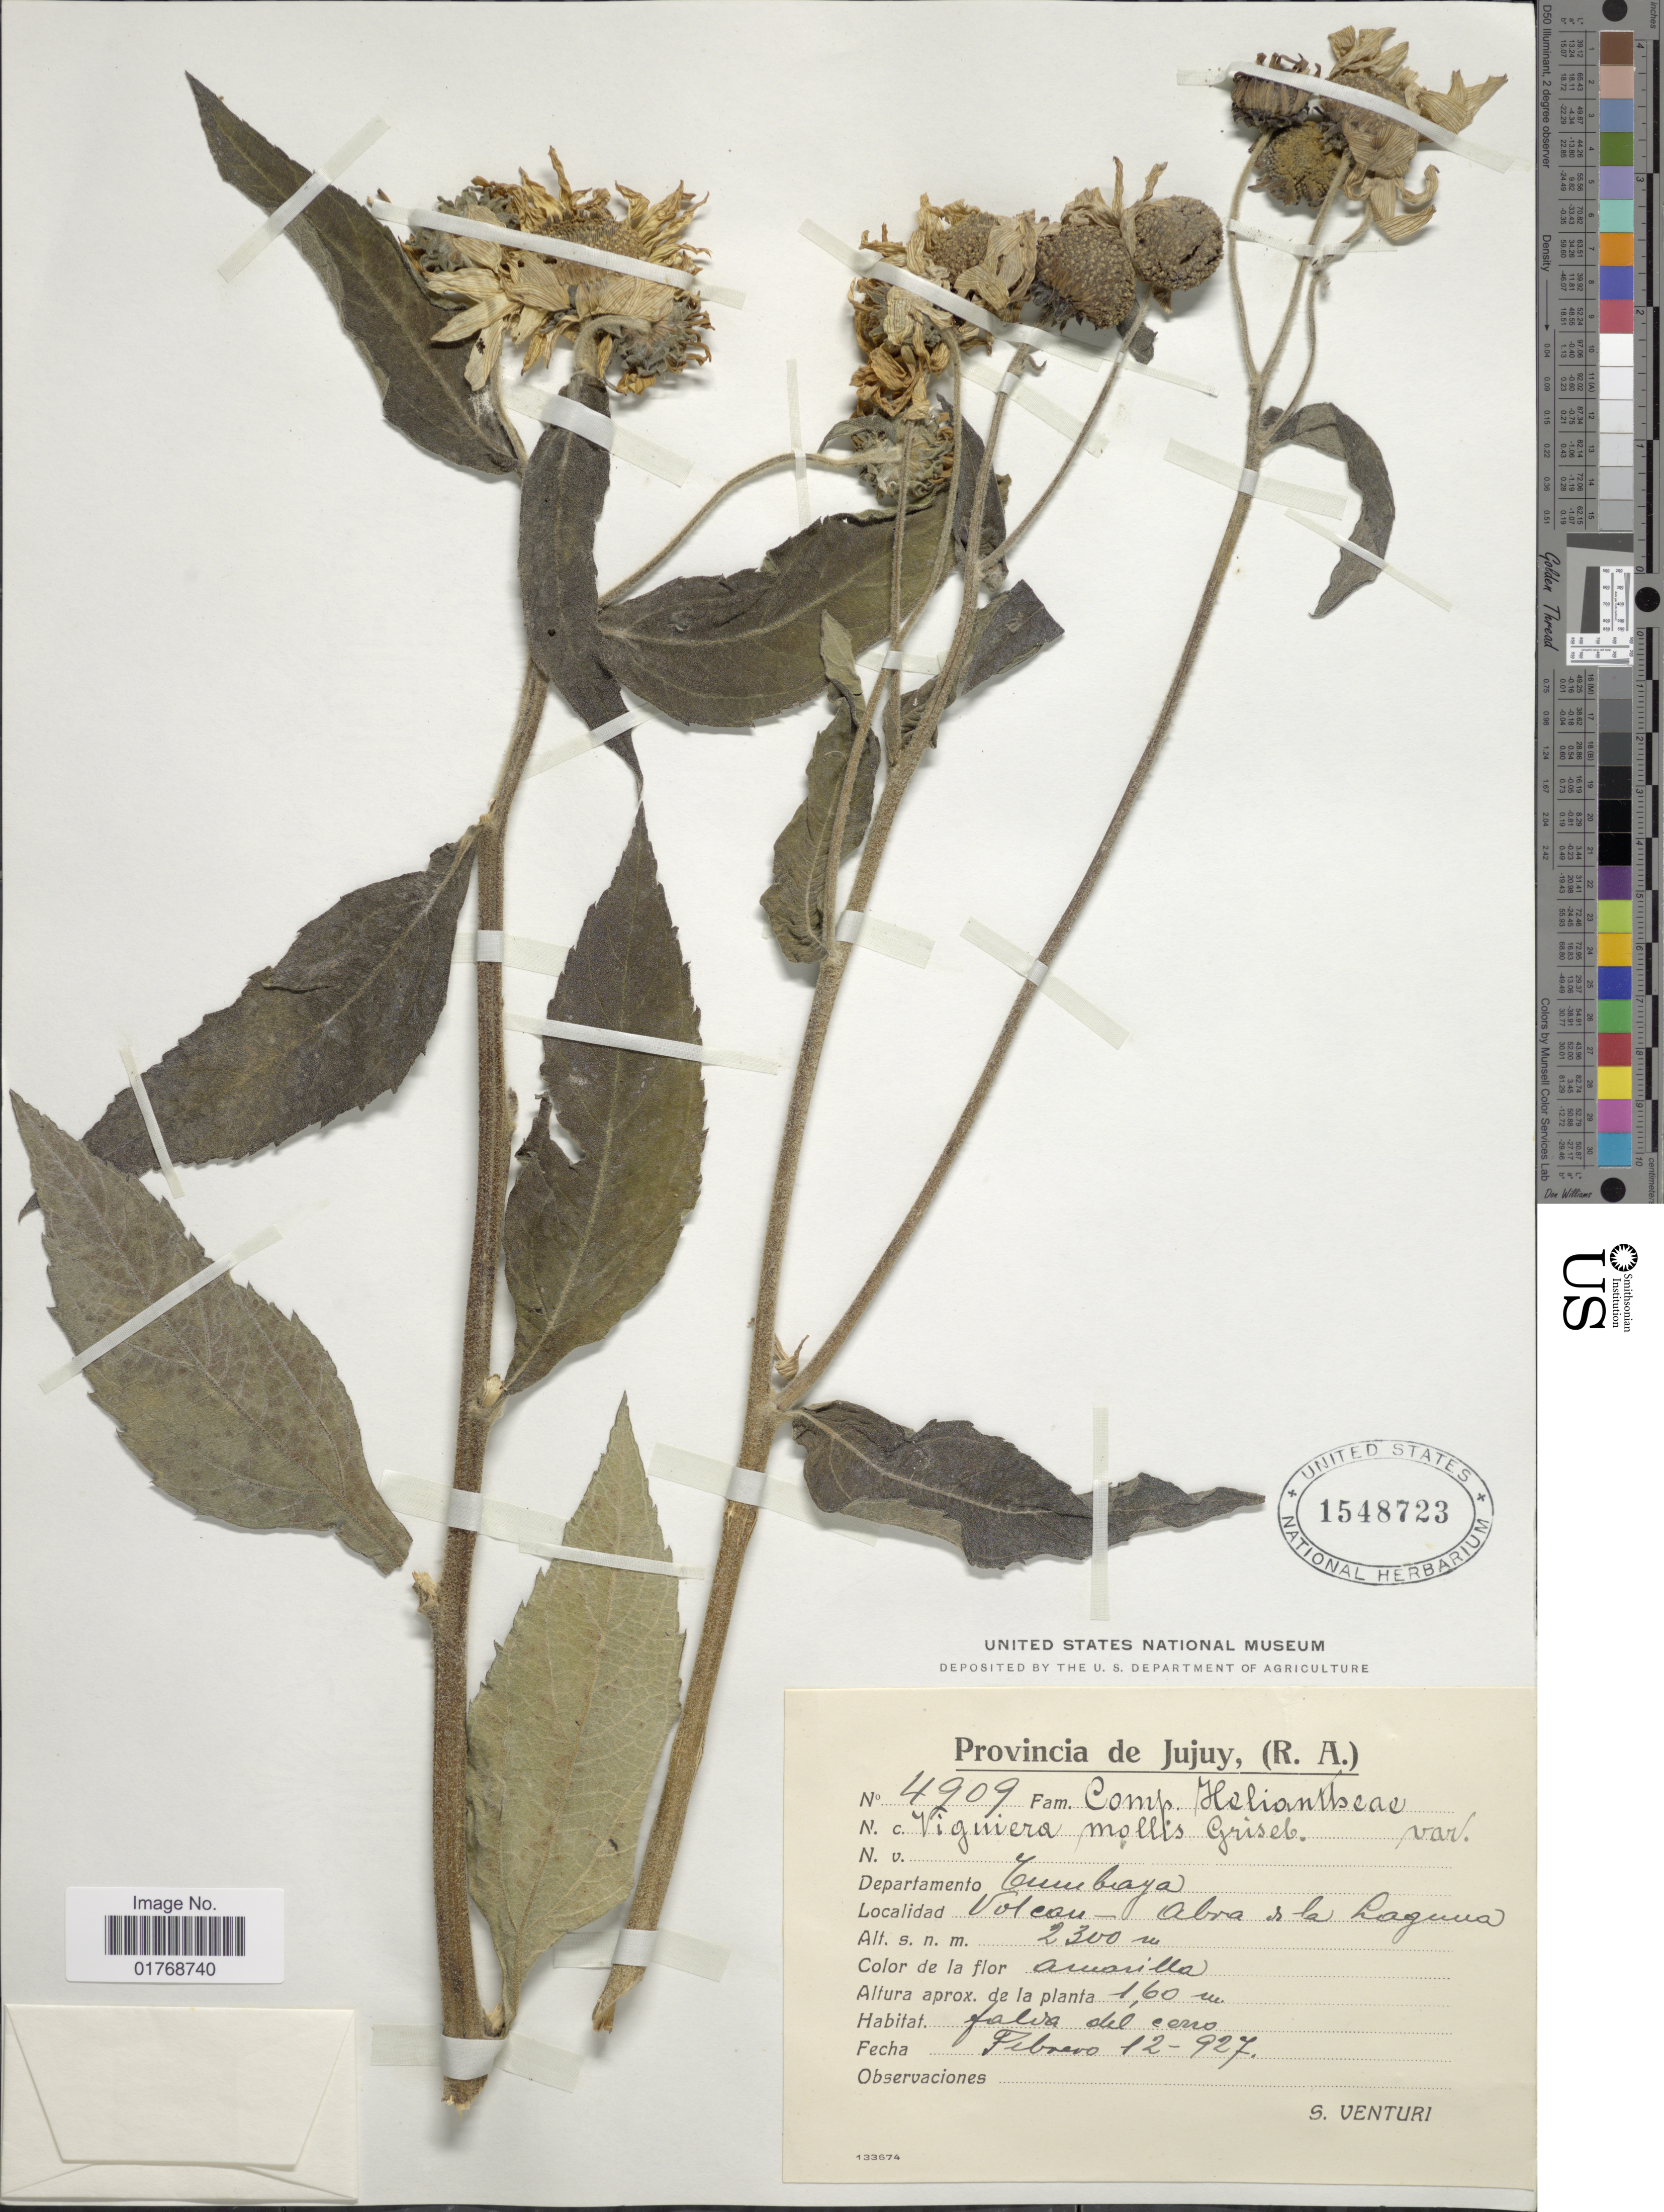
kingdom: Plantae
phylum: Tracheophyta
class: Magnoliopsida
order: Asterales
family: Asteraceae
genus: Viguiera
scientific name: Viguiera mollis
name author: Griseb.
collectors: S. Venturi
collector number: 4909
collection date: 1927-02-12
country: Argentina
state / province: Jujuy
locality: Provincia de Jujuy, (R.A.). Departamento Tumbaya. Volcan - Abra de la Laguna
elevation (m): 2300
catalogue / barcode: US 1548723